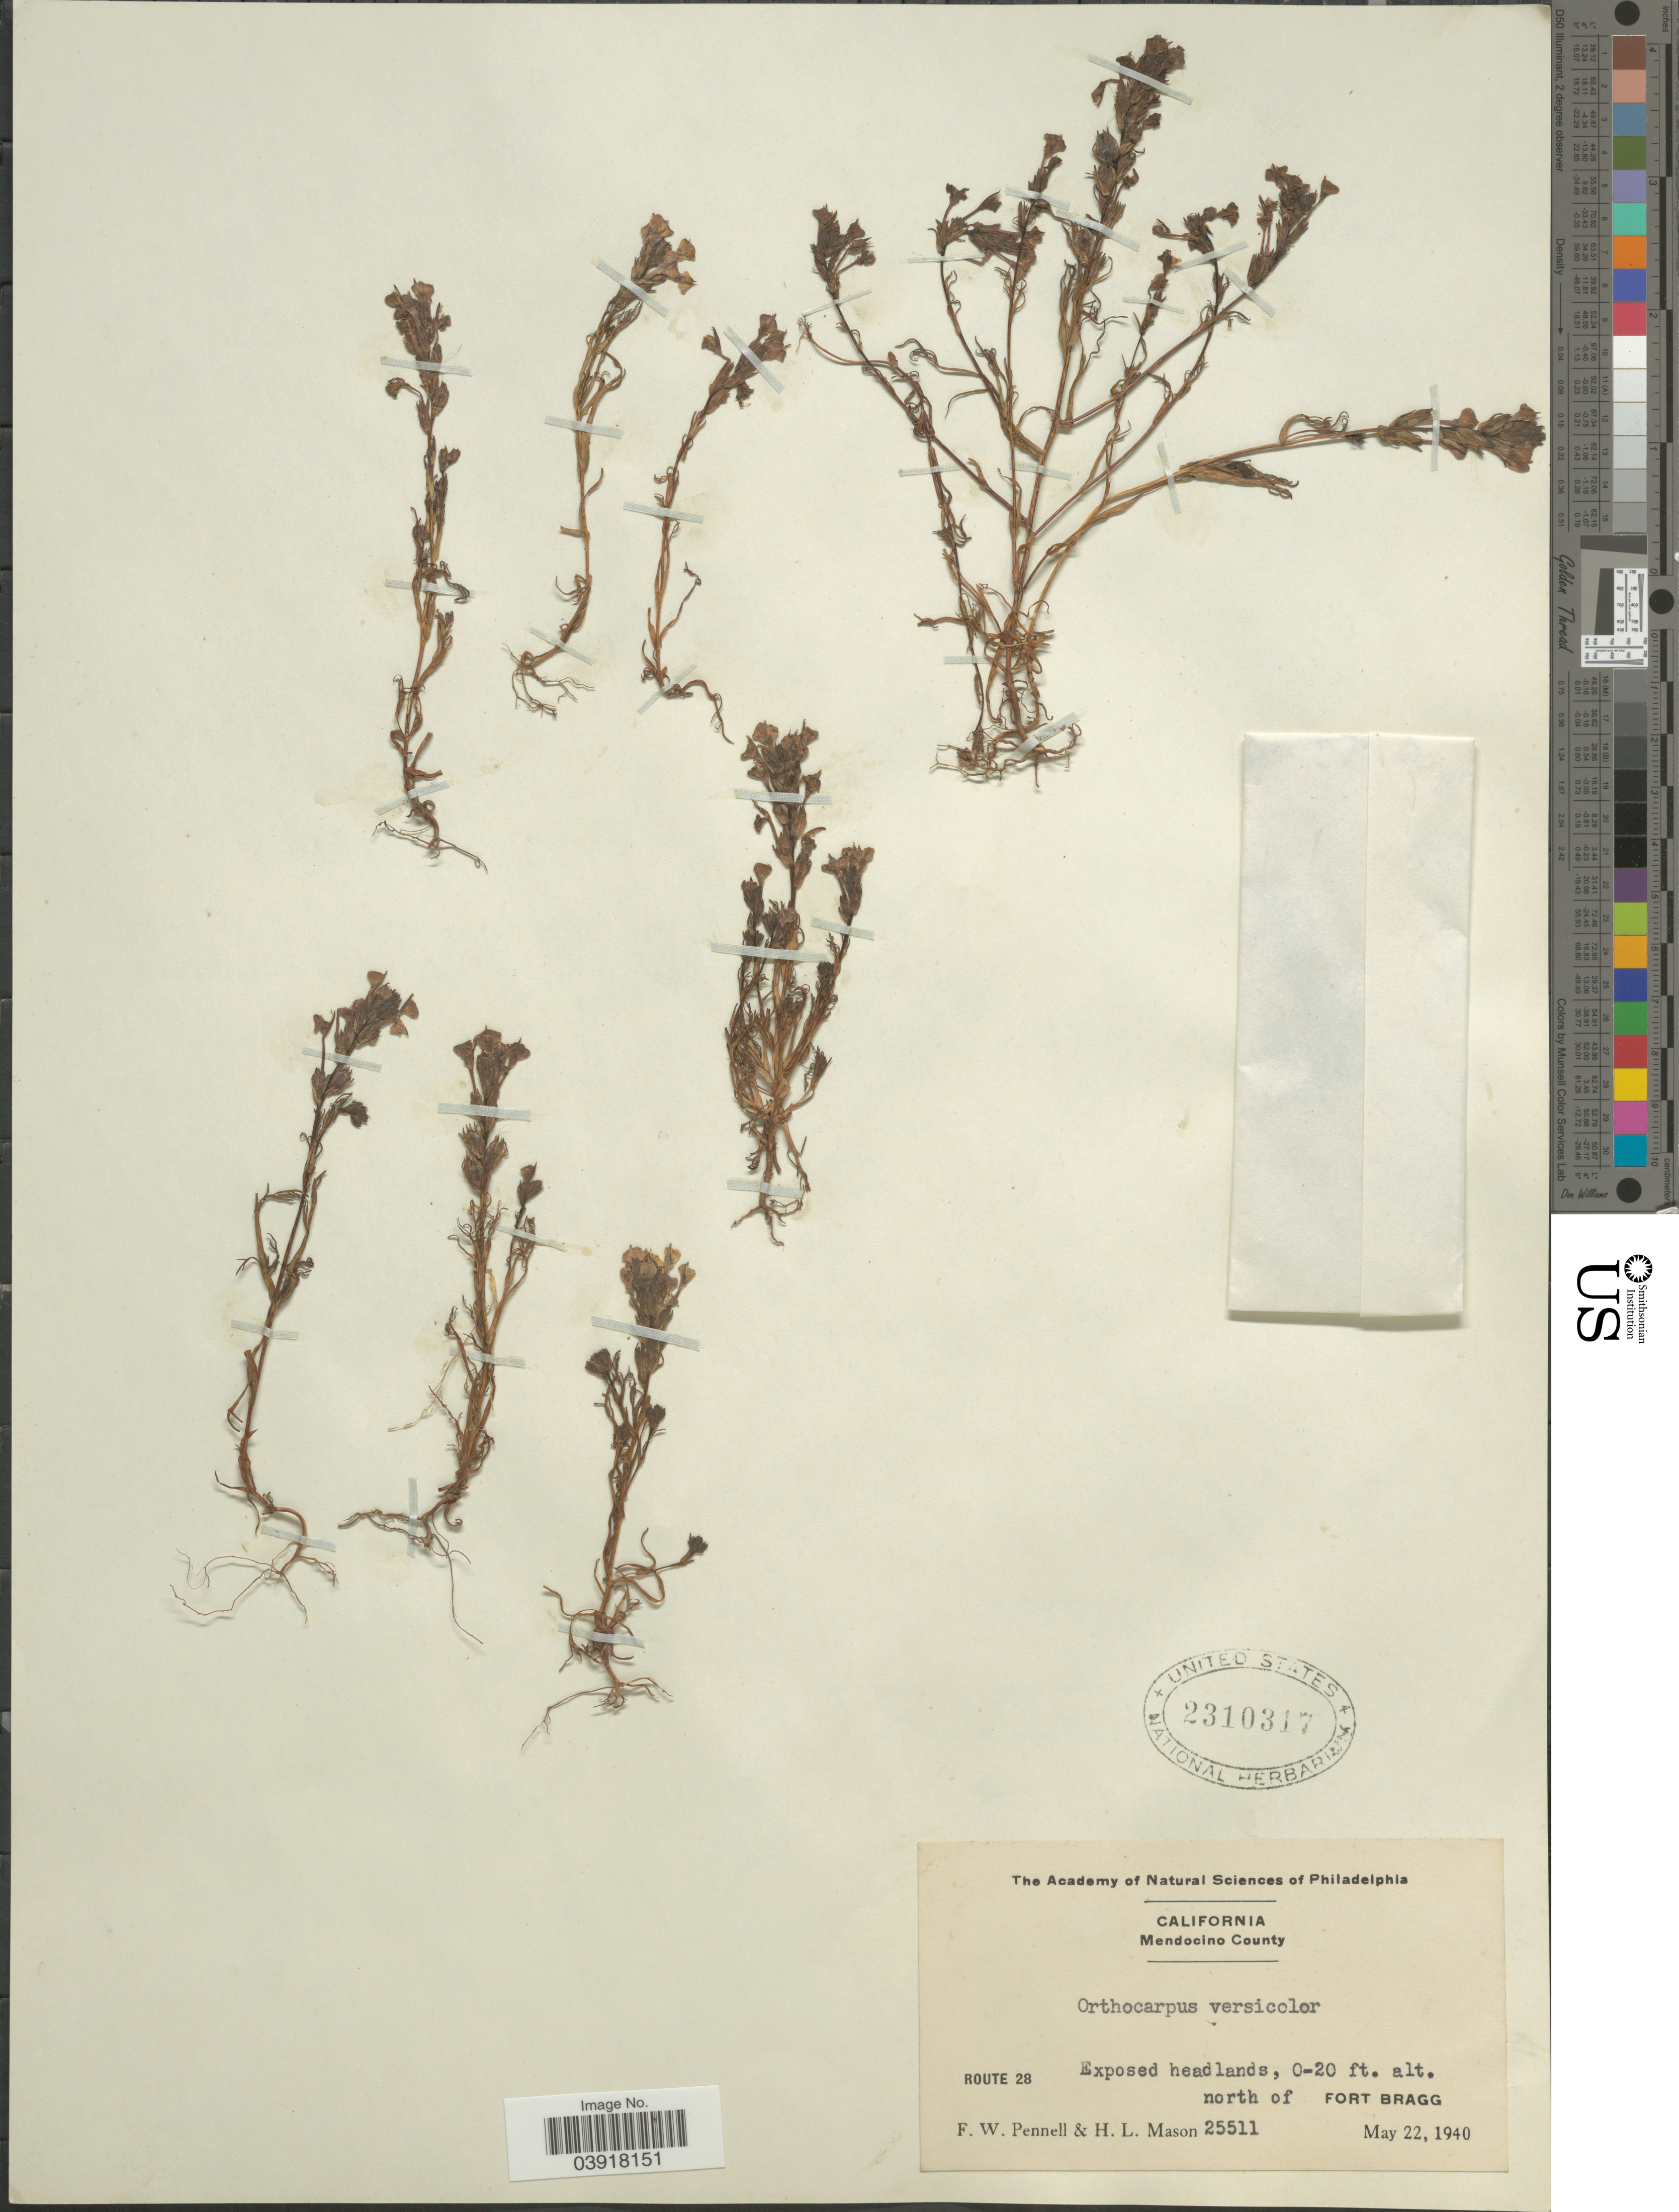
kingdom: Plantae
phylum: Tracheophyta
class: Magnoliopsida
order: Lamiales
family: Orobanchaceae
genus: Orthocarpus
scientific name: Orthocarpus sp.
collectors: F. W. Pennell & H. L. Mason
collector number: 25511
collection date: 1940-05-22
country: United States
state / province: California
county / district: Mendocino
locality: Mendocino County. Route 28. Exposed headlands, north of Fort Bragg.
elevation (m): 0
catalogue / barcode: US 2310317